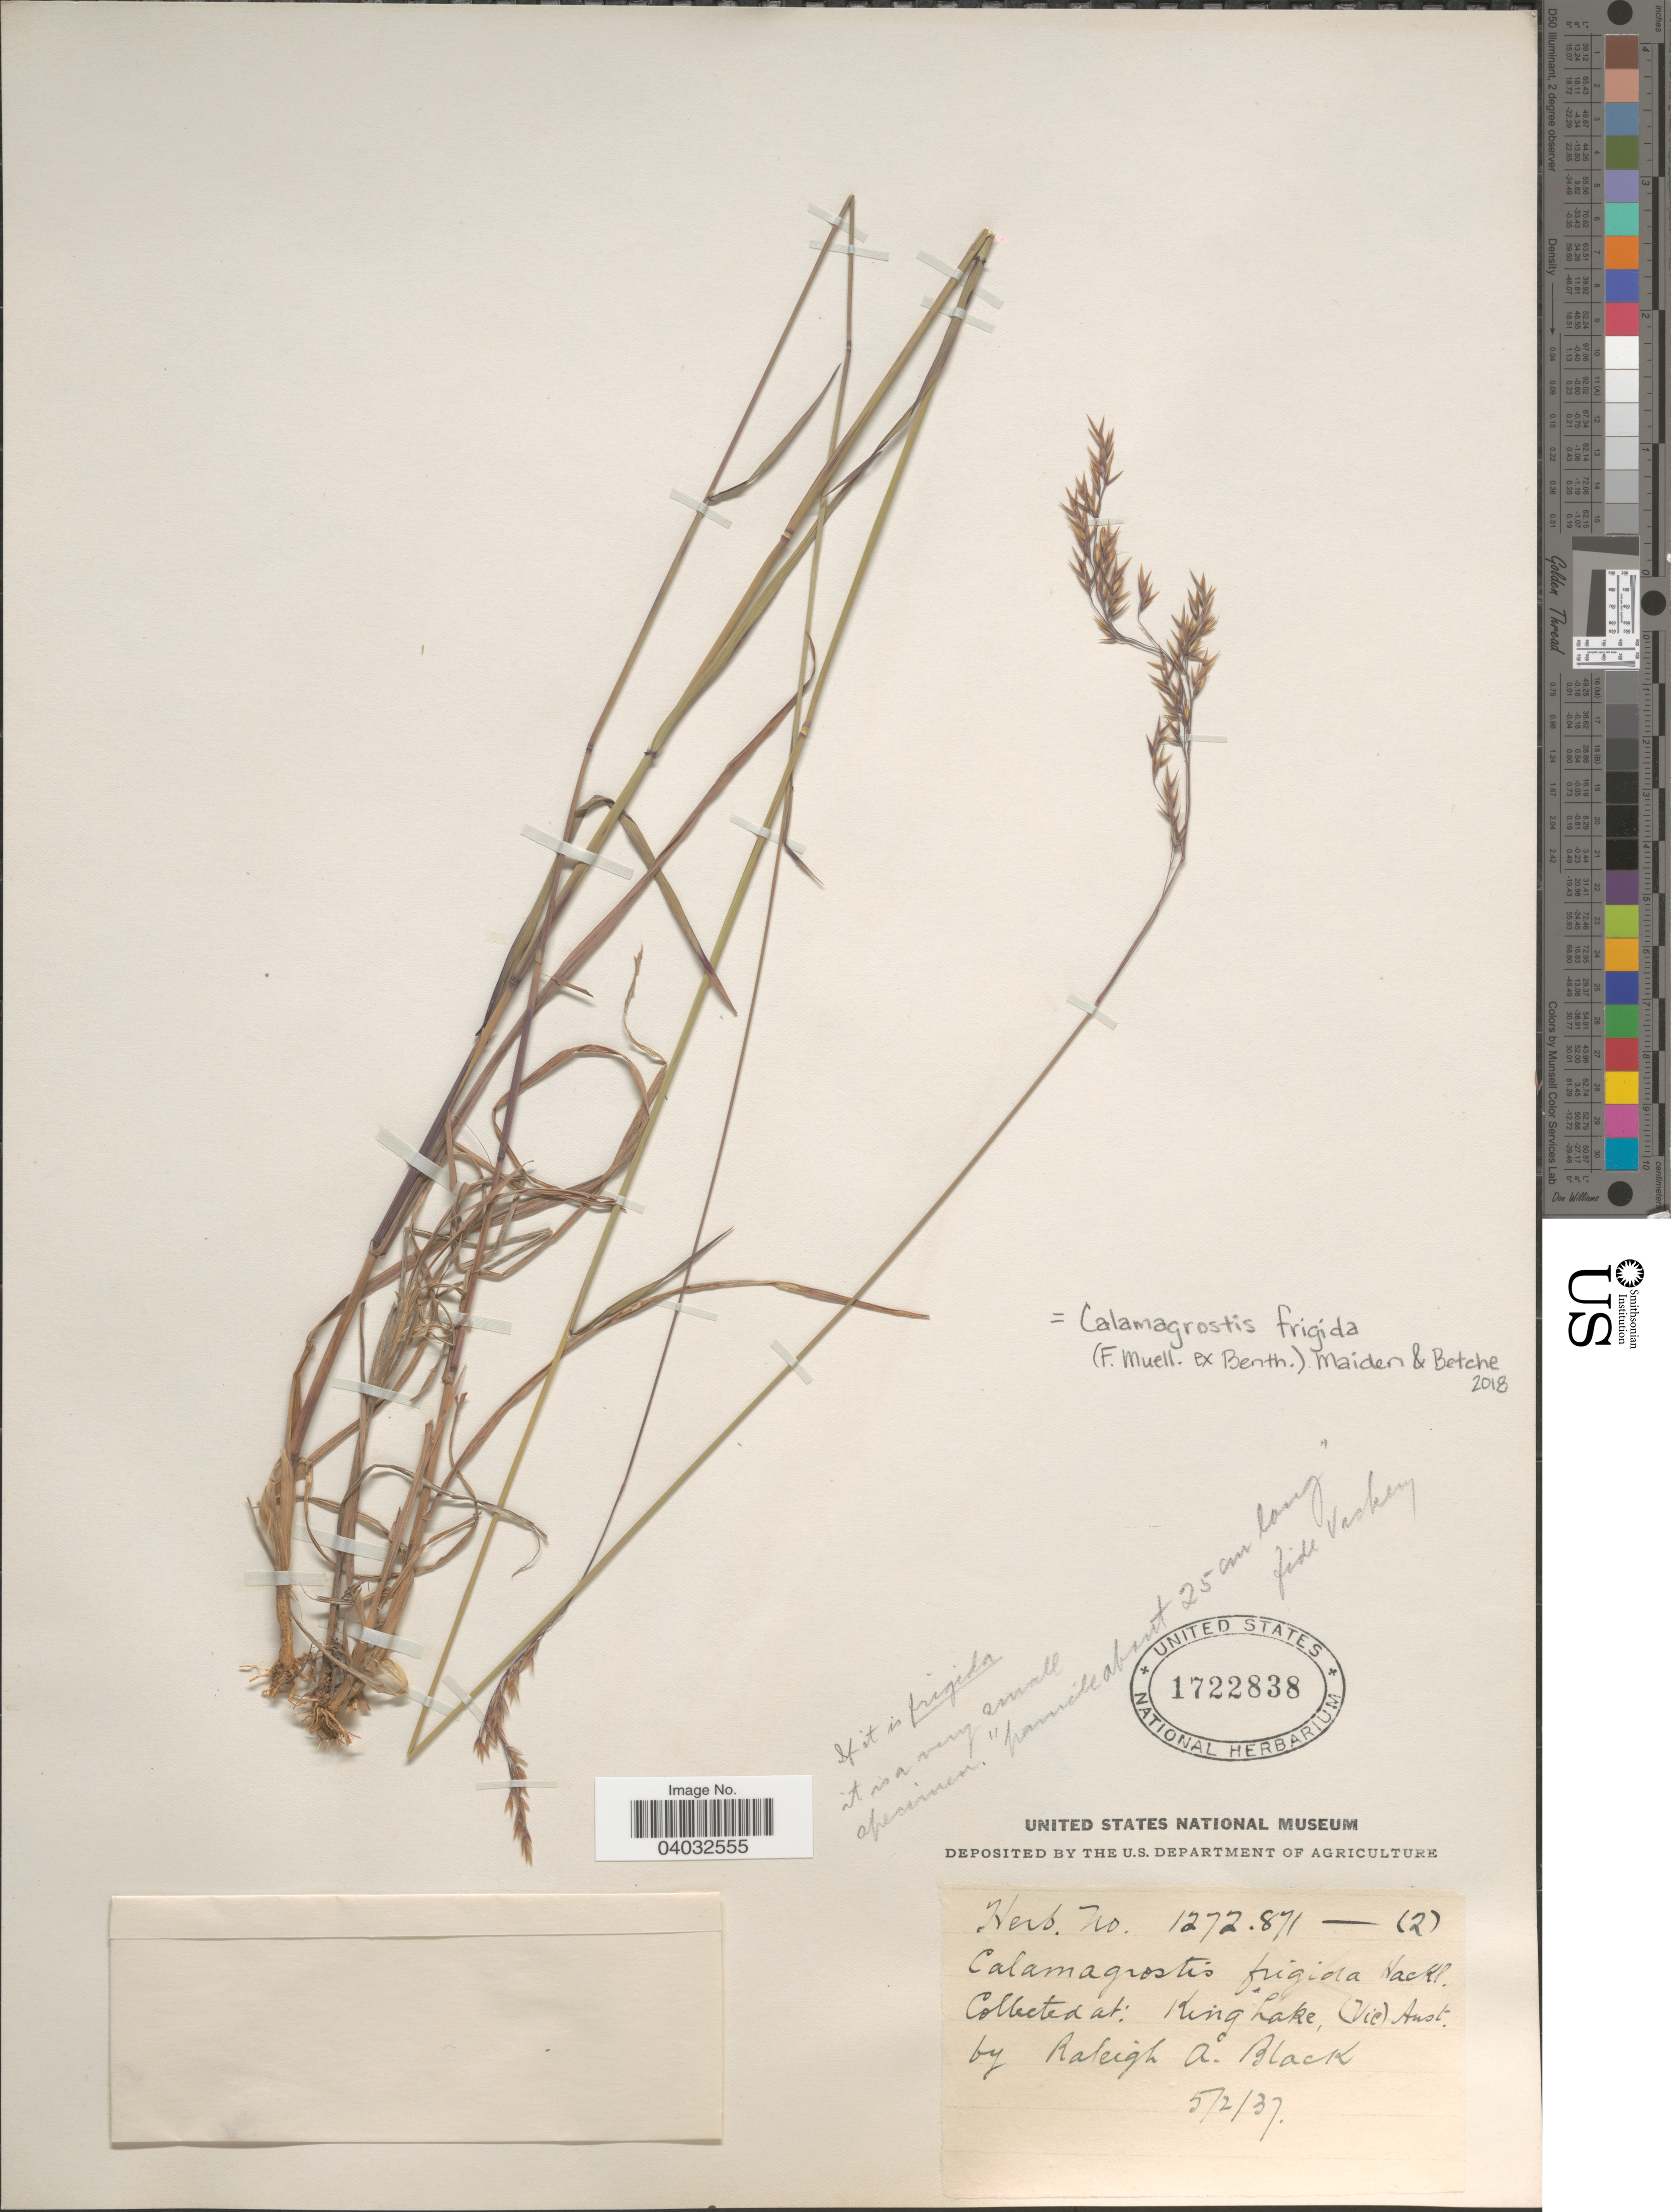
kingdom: Plantae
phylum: Tracheophyta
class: Liliopsida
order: Poales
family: Poaceae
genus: Calamagrostis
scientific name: Calamagrostis frigida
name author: (F. Muell. ex Benth.) Maiden & Betche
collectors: R. A. Black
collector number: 1272871-(2)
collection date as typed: Transcribed d/m/y: 5/2/37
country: Australia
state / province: Victoria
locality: King Lake.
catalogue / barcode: US 1722838